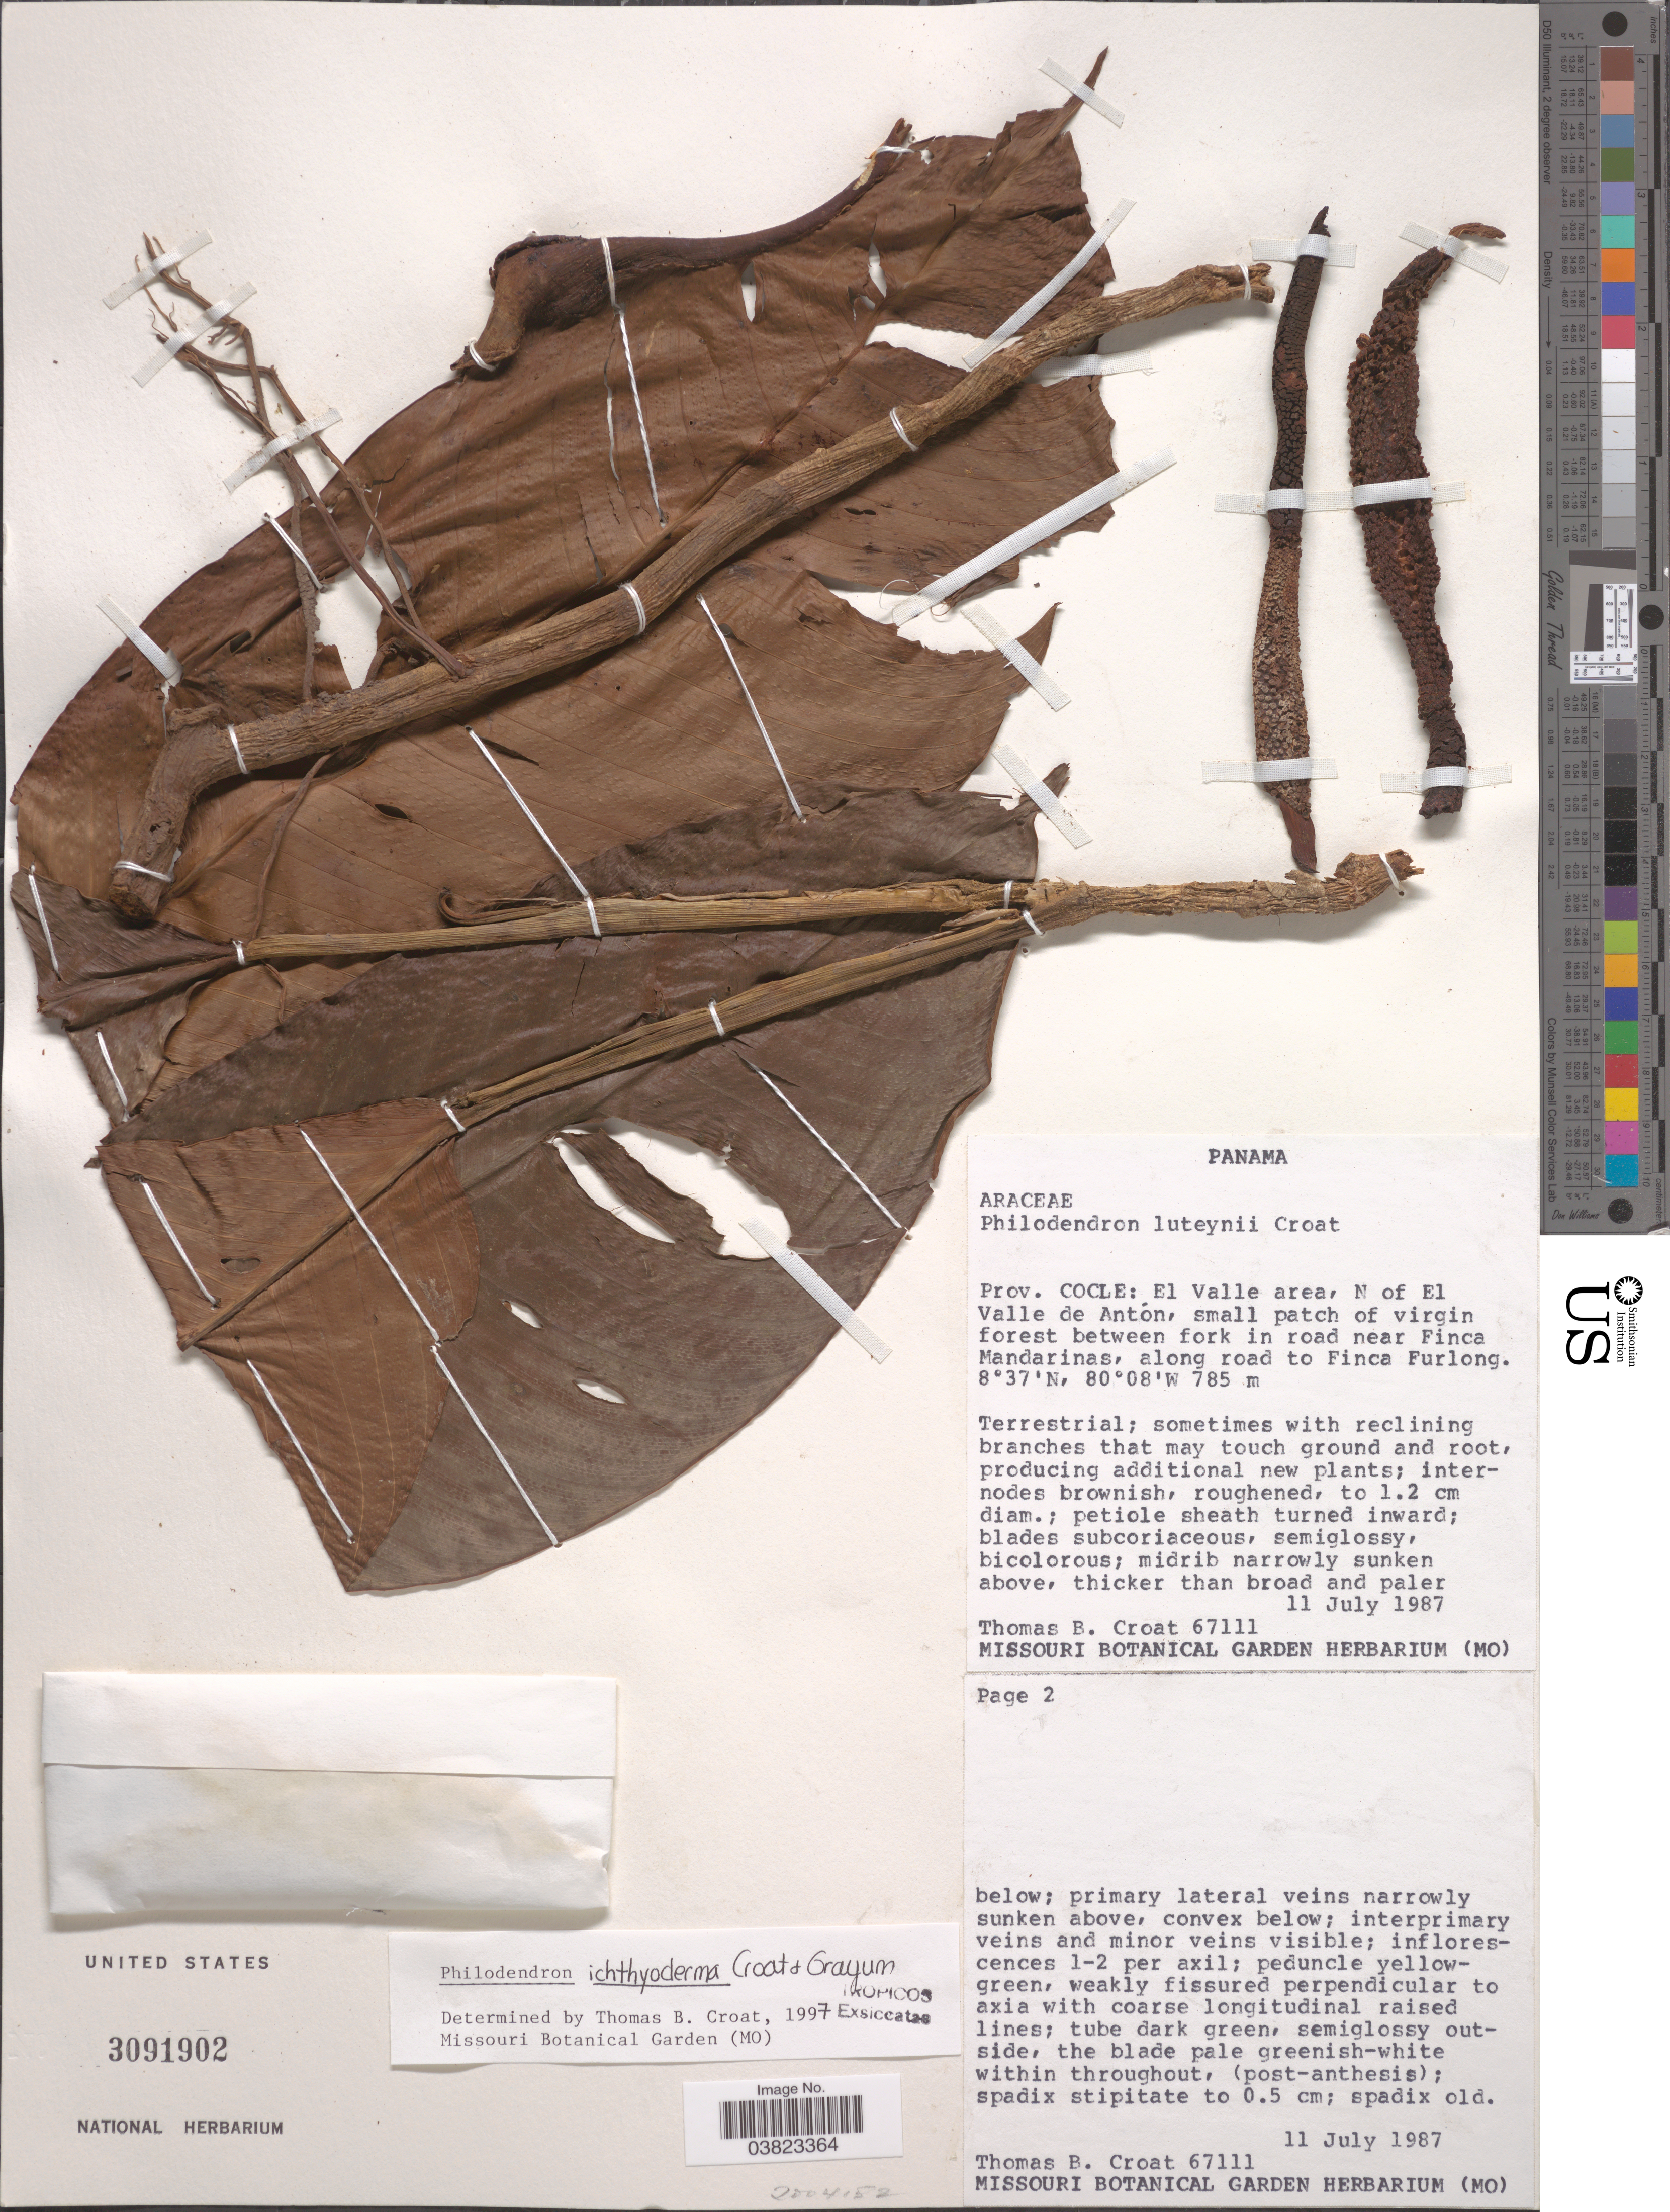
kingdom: Plantae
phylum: Tracheophyta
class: Liliopsida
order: Alismatales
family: Araceae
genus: Philodendron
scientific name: Philodendron ichthyoderma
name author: Croat & Grayum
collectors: T. B. Croat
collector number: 67111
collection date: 1987-07-11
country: Panama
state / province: Cocle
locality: El Valle area, N of El Valle de Antón, small patch of virgen forest between fork in road near Finca Mandarinas, along road to Finca Furlong.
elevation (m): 785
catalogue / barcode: US 3091902